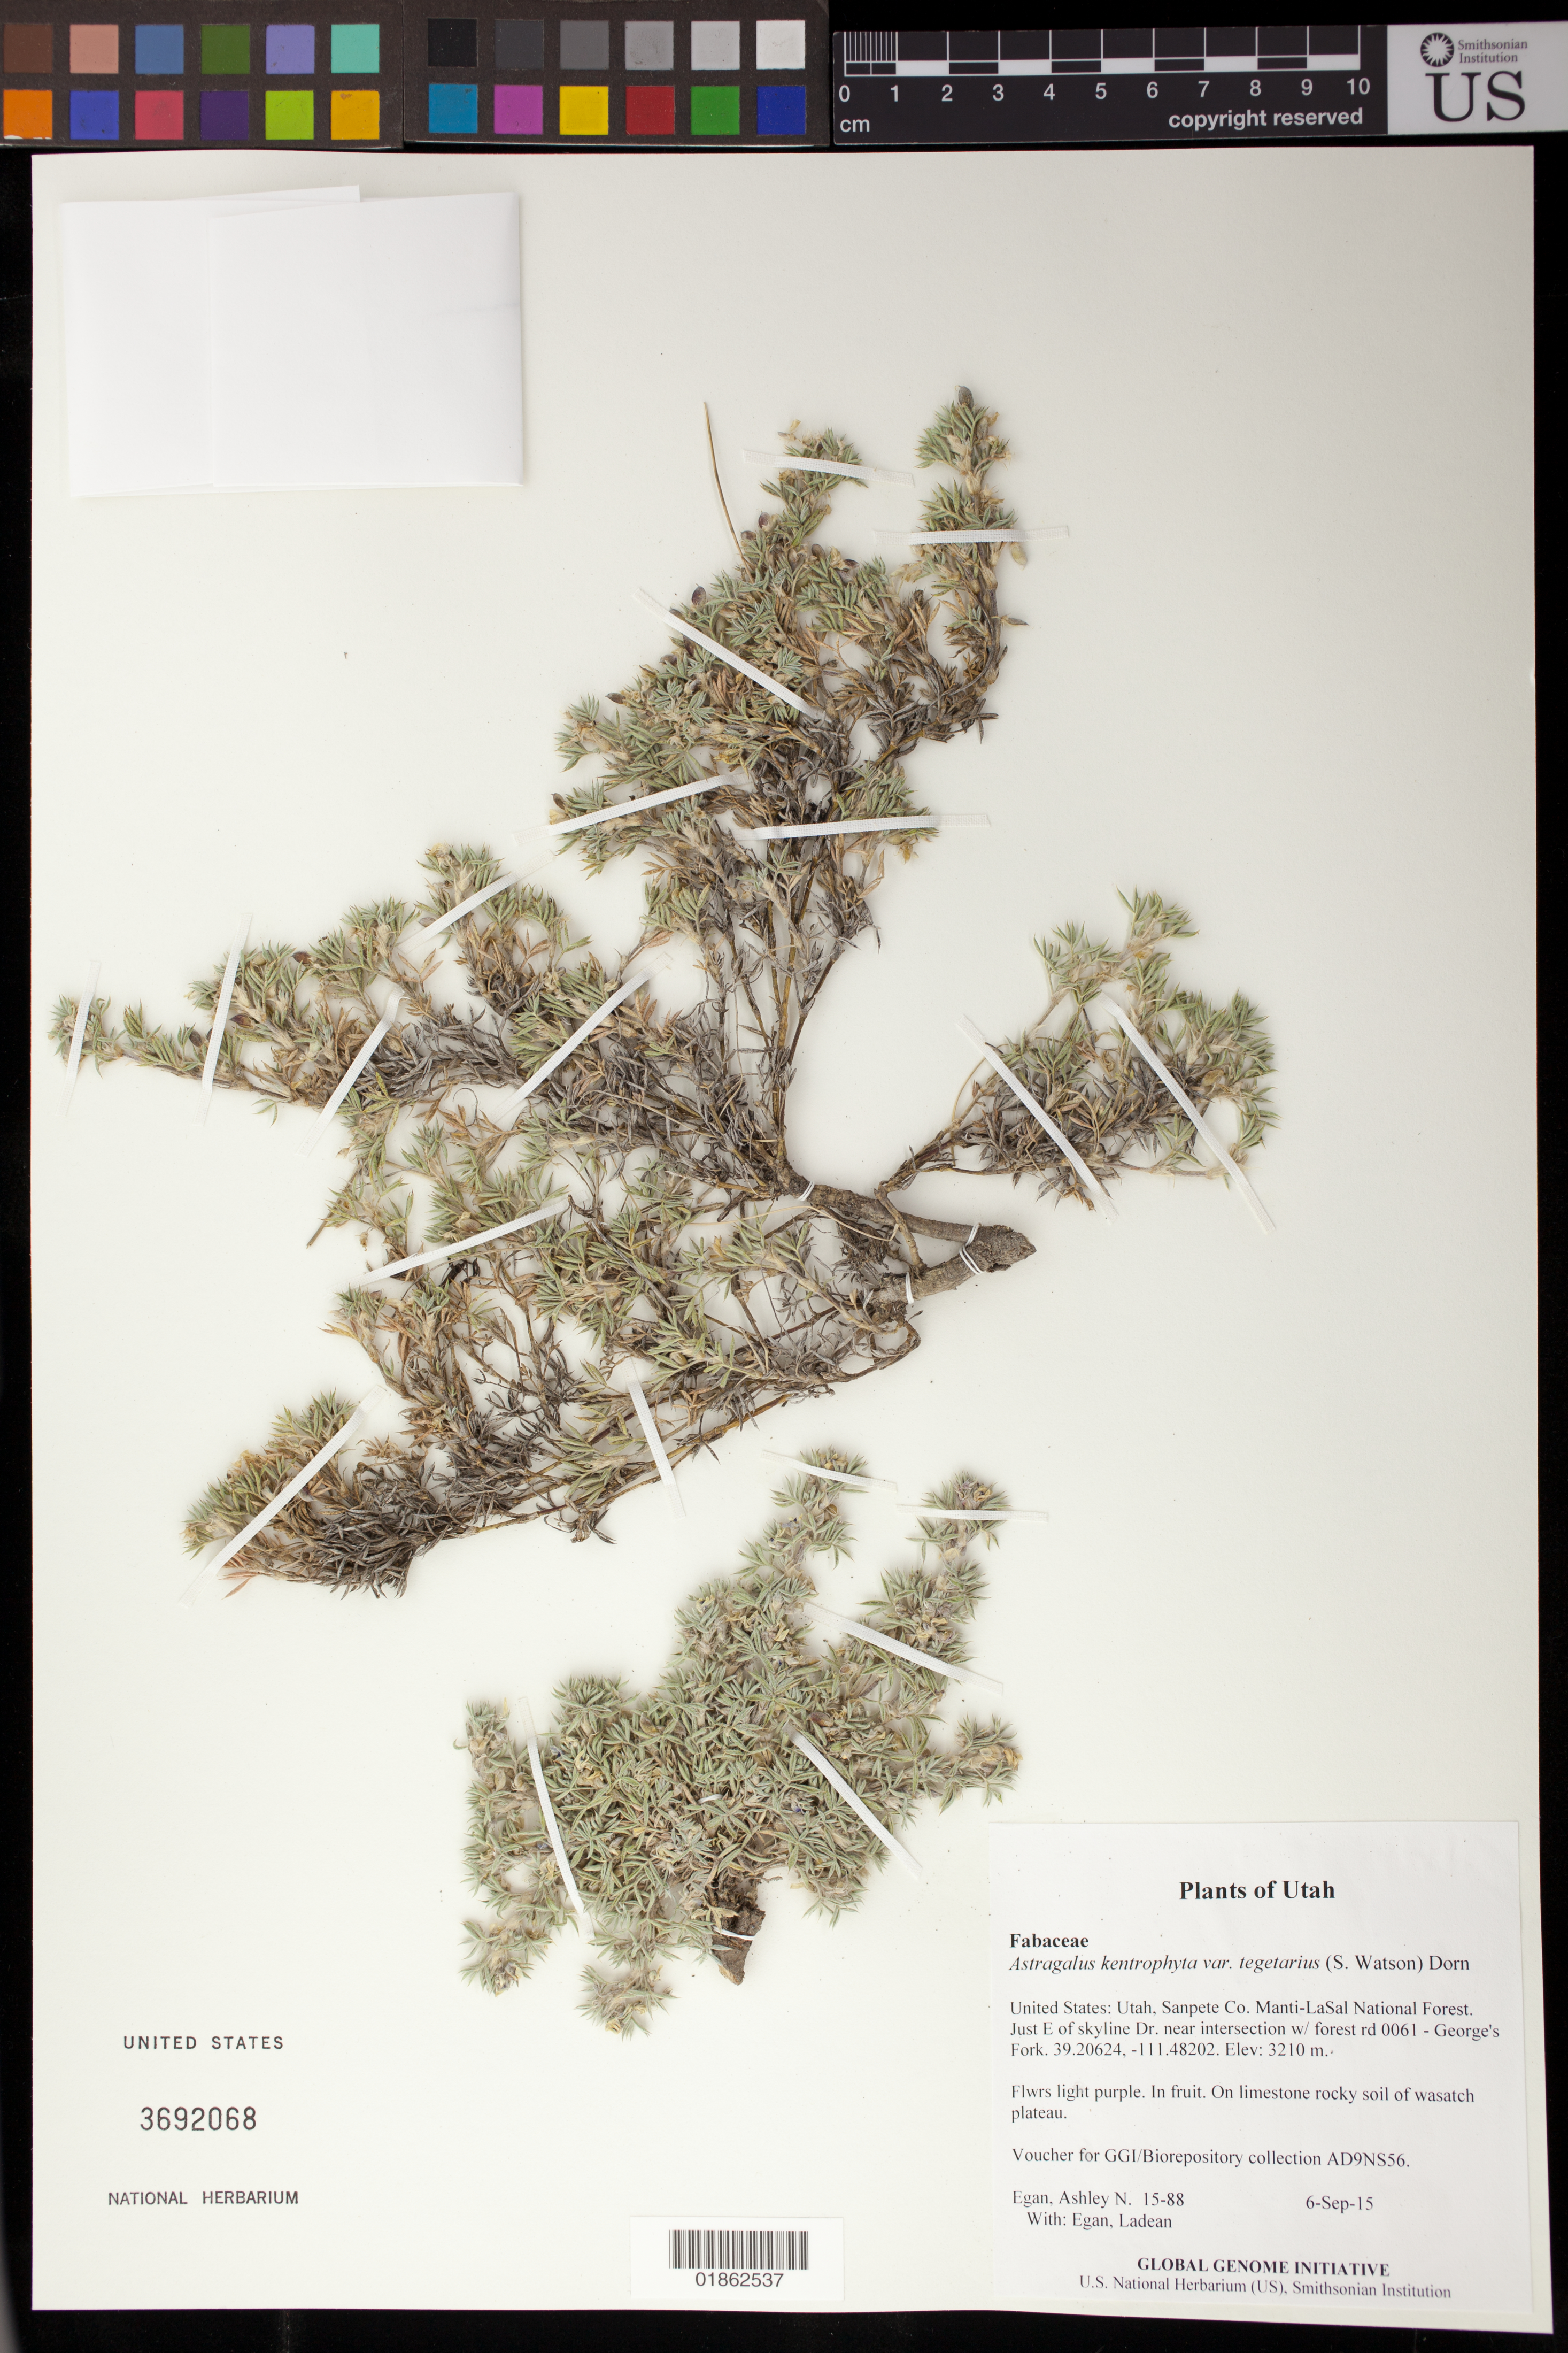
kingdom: Plantae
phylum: Tracheophyta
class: Magnoliopsida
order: Fabales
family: Fabaceae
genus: Astragalus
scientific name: Astragalus kentrophyta var. tegetarius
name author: (S. Watson) Dorn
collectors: A. N. Egan & L. Egan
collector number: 15-88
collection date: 2015-09-06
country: United States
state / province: Utah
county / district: Sanpete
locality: Manti-LaSal National Forest. Just E of skyline Dr. near intersection w/ forest rd 0061 - George's Fork.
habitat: On limestone rocky soil of wasatch plateau.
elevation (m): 3210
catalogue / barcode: US 3692068